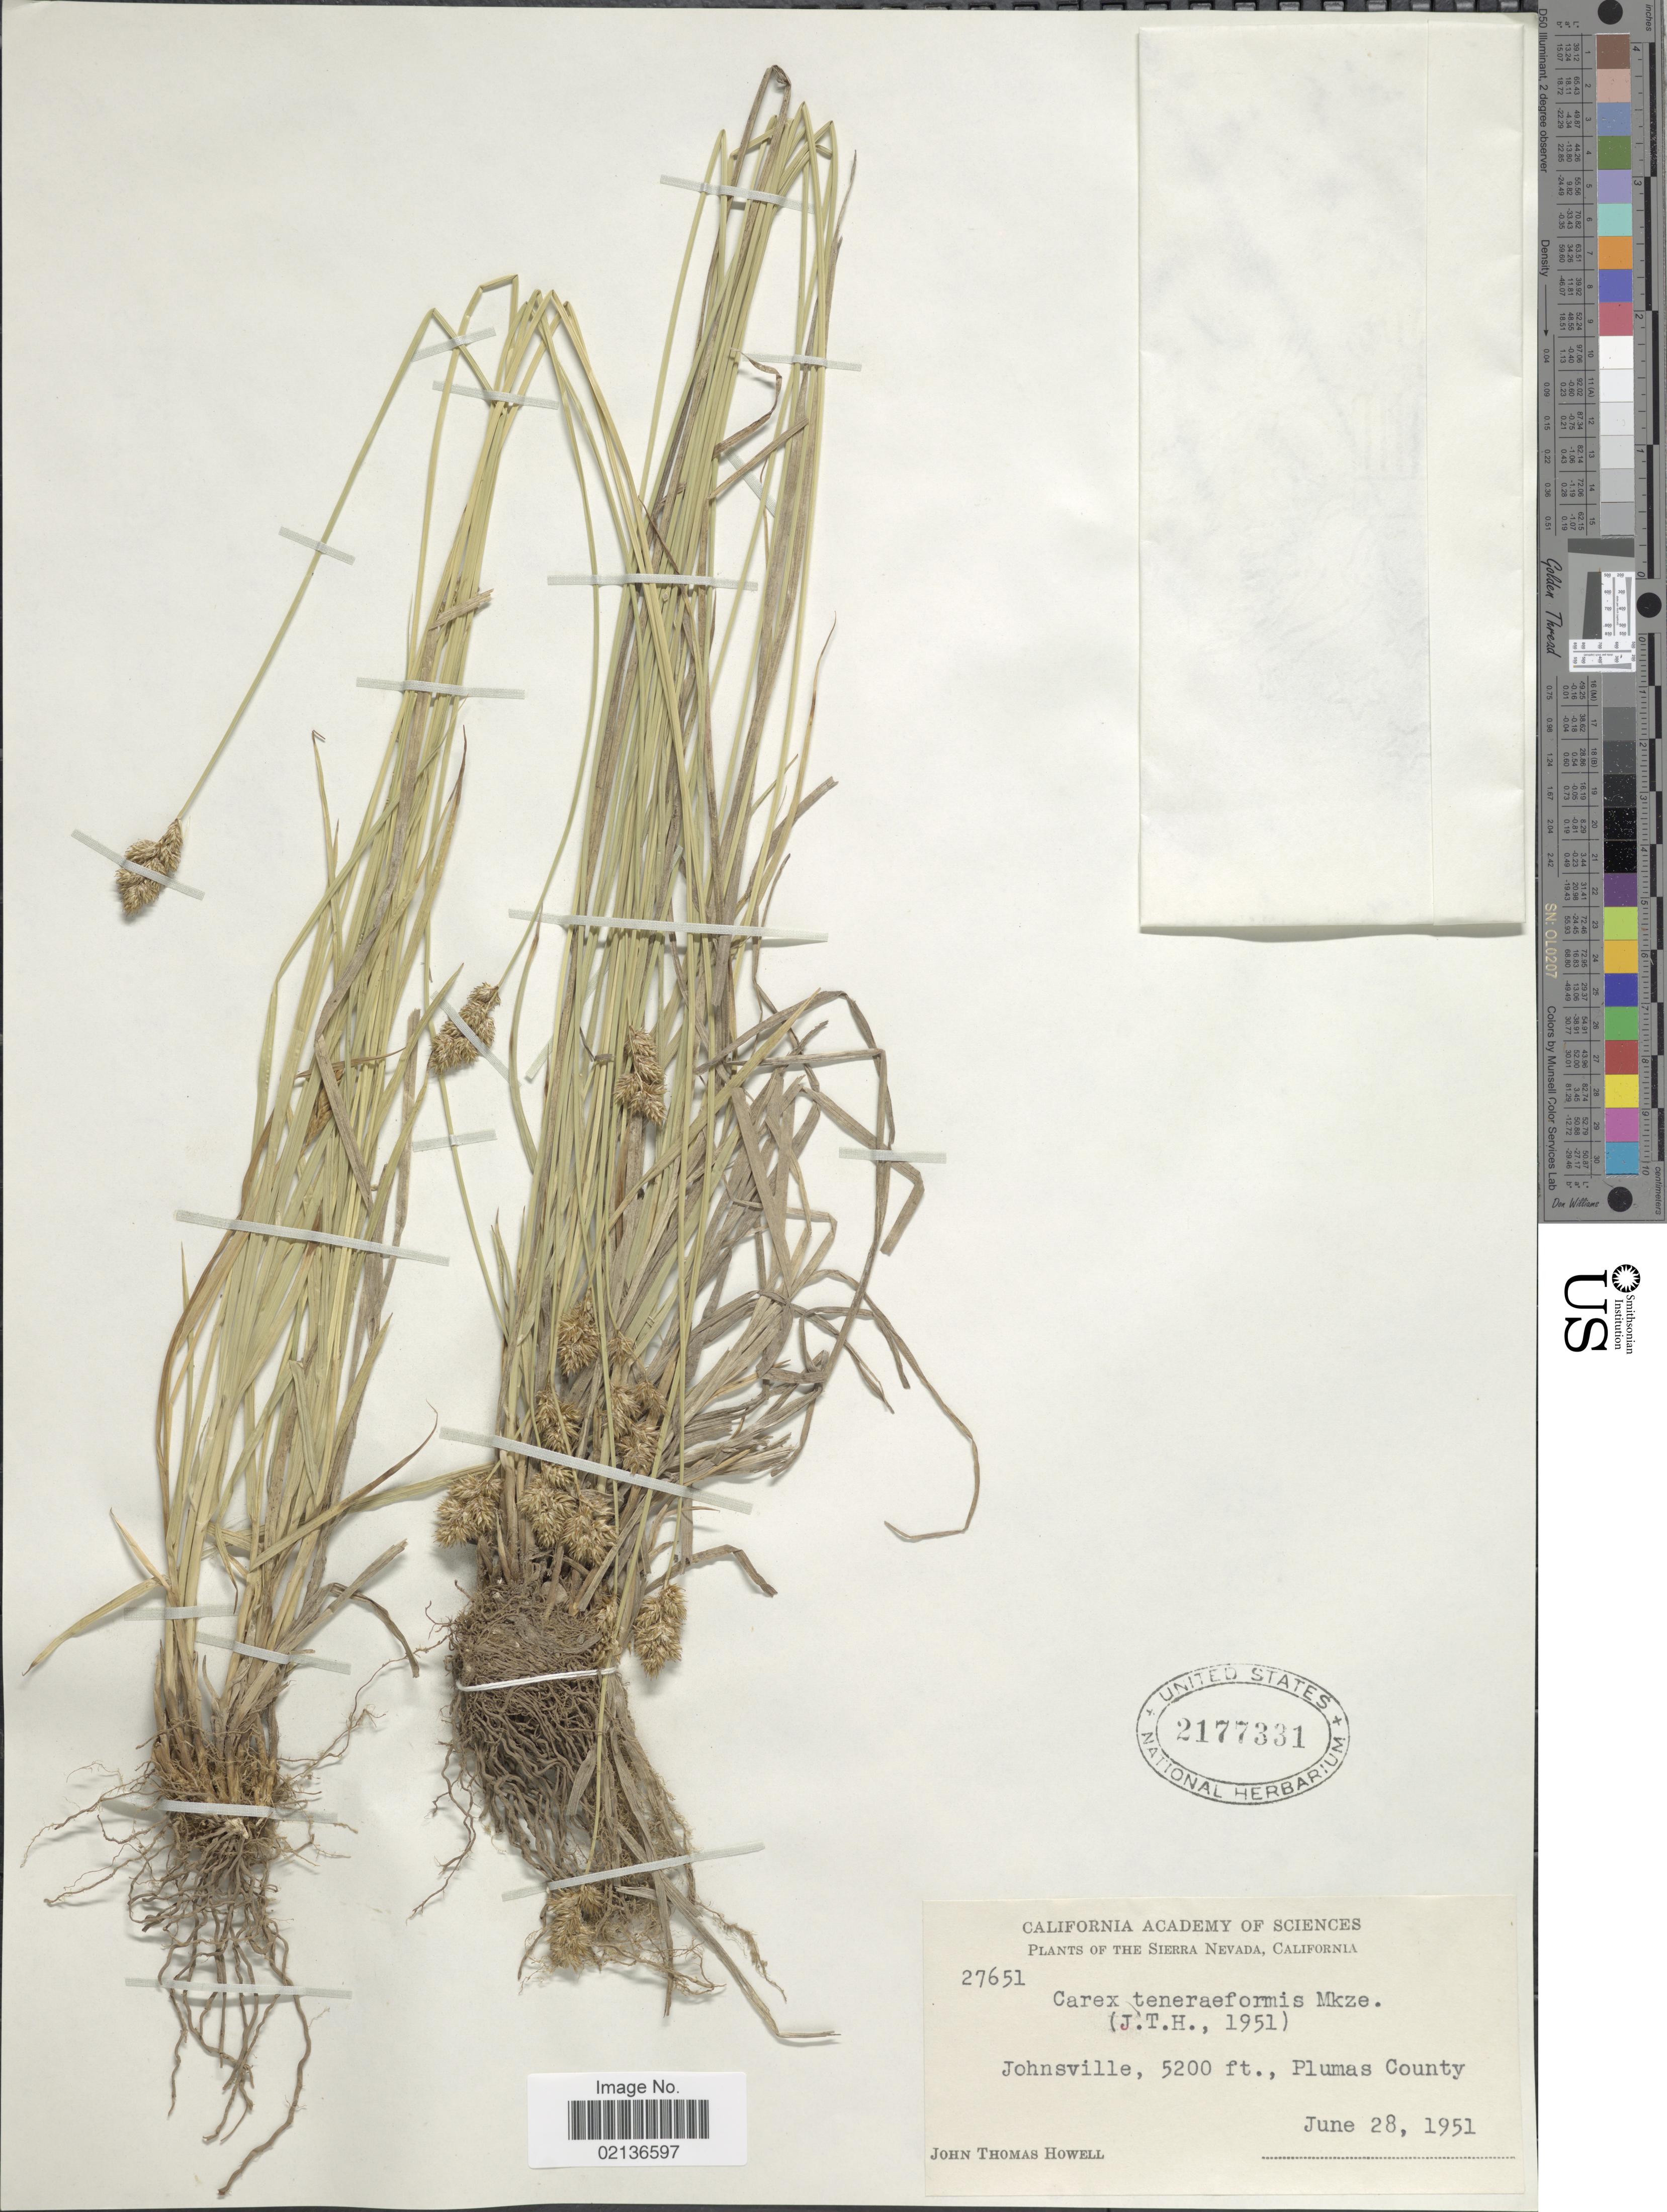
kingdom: Plantae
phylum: Tracheophyta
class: Liliopsida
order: Poales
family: Cyperaceae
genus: Carex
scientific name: Carex subfusca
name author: W. Boott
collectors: J. T. Howell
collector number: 27651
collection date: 1951-06-28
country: United States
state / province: California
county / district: Plumas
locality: The Sierra Nevada, California, Johnsville, Plumas County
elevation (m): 1585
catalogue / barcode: US 2177331